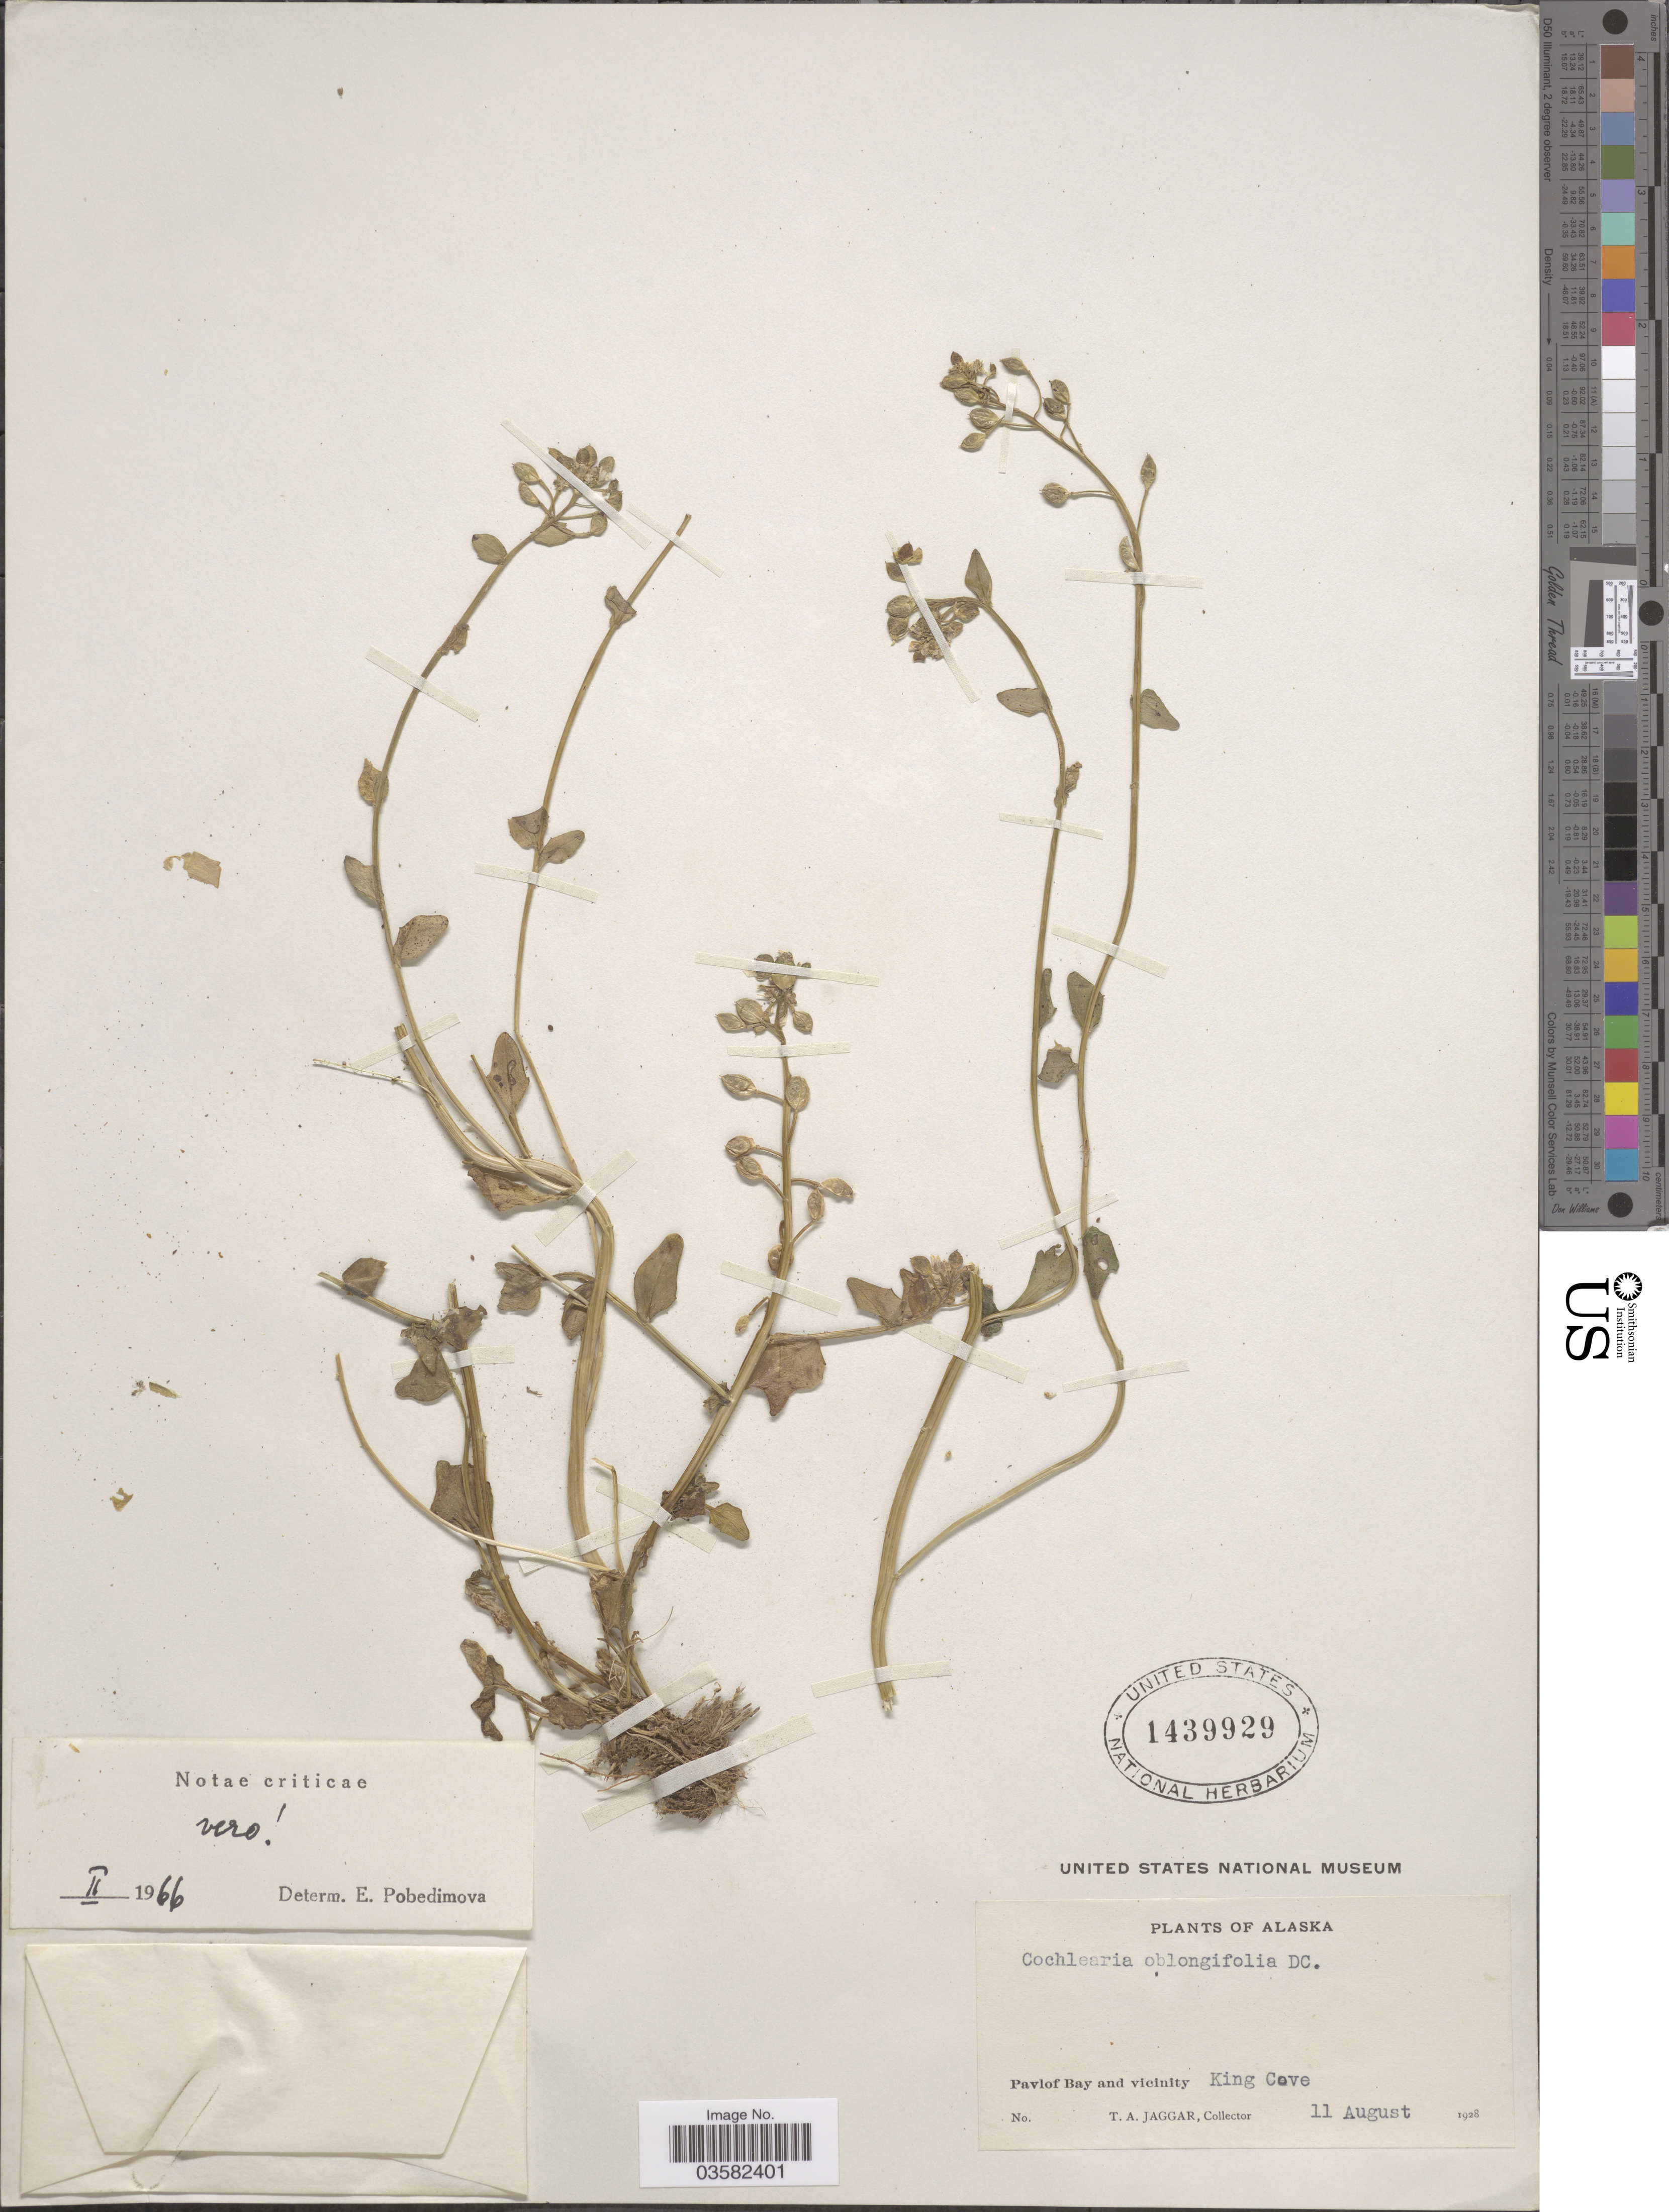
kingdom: Plantae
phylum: Tracheophyta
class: Magnoliopsida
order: Brassicales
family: Brassicaceae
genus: Cochlearia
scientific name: Cochlearia oblongifolia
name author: DC.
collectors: T. Jaggar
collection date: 1928-08-11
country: United States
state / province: Alaska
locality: Pavlof Bay and vicinity. King Cove.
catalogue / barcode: US 1439929